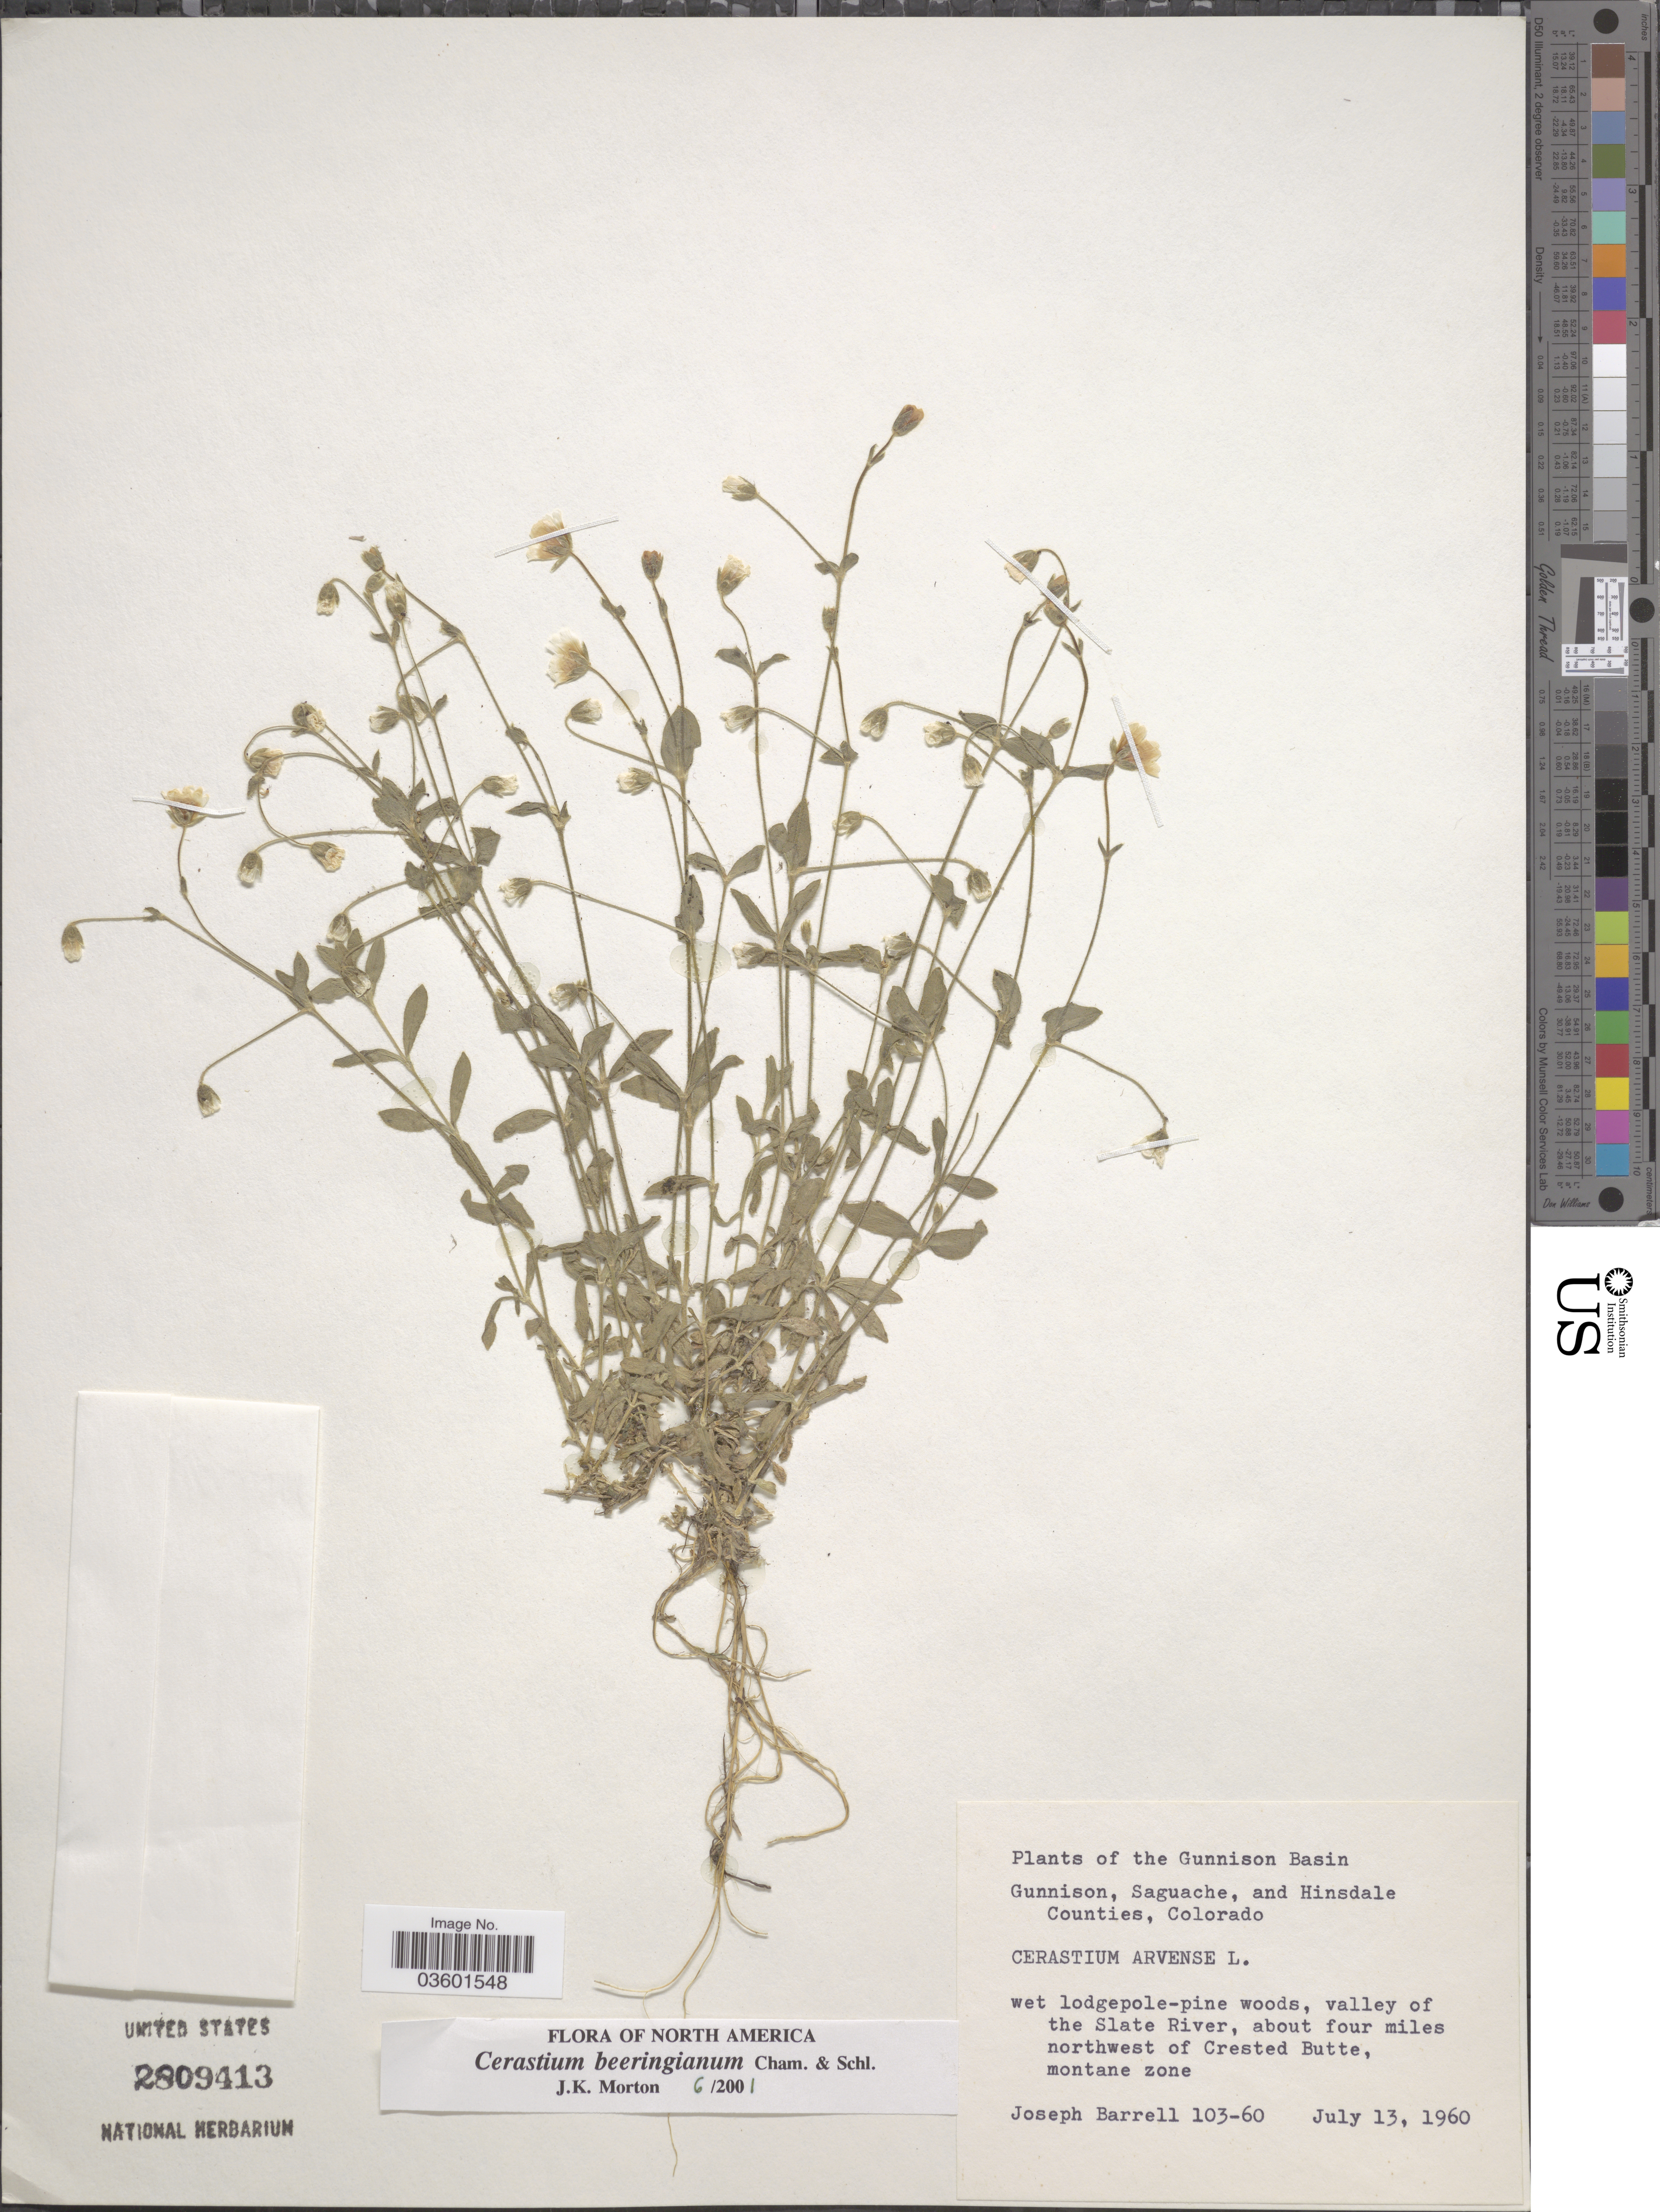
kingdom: Plantae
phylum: Tracheophyta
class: Magnoliopsida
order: Caryophyllales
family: Caryophyllaceae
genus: Cerastium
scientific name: Cerastium beeringianum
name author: Cham. & Schltdl.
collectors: J. Barrell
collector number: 103-60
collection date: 1960-07-13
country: United States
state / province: Colorado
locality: The Gunnison Basin. Gunnison, Saguache, and Hinsdale Counties. Valley of the Slate River, about four miles northwest of Crested Butte.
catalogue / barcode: US 2809413